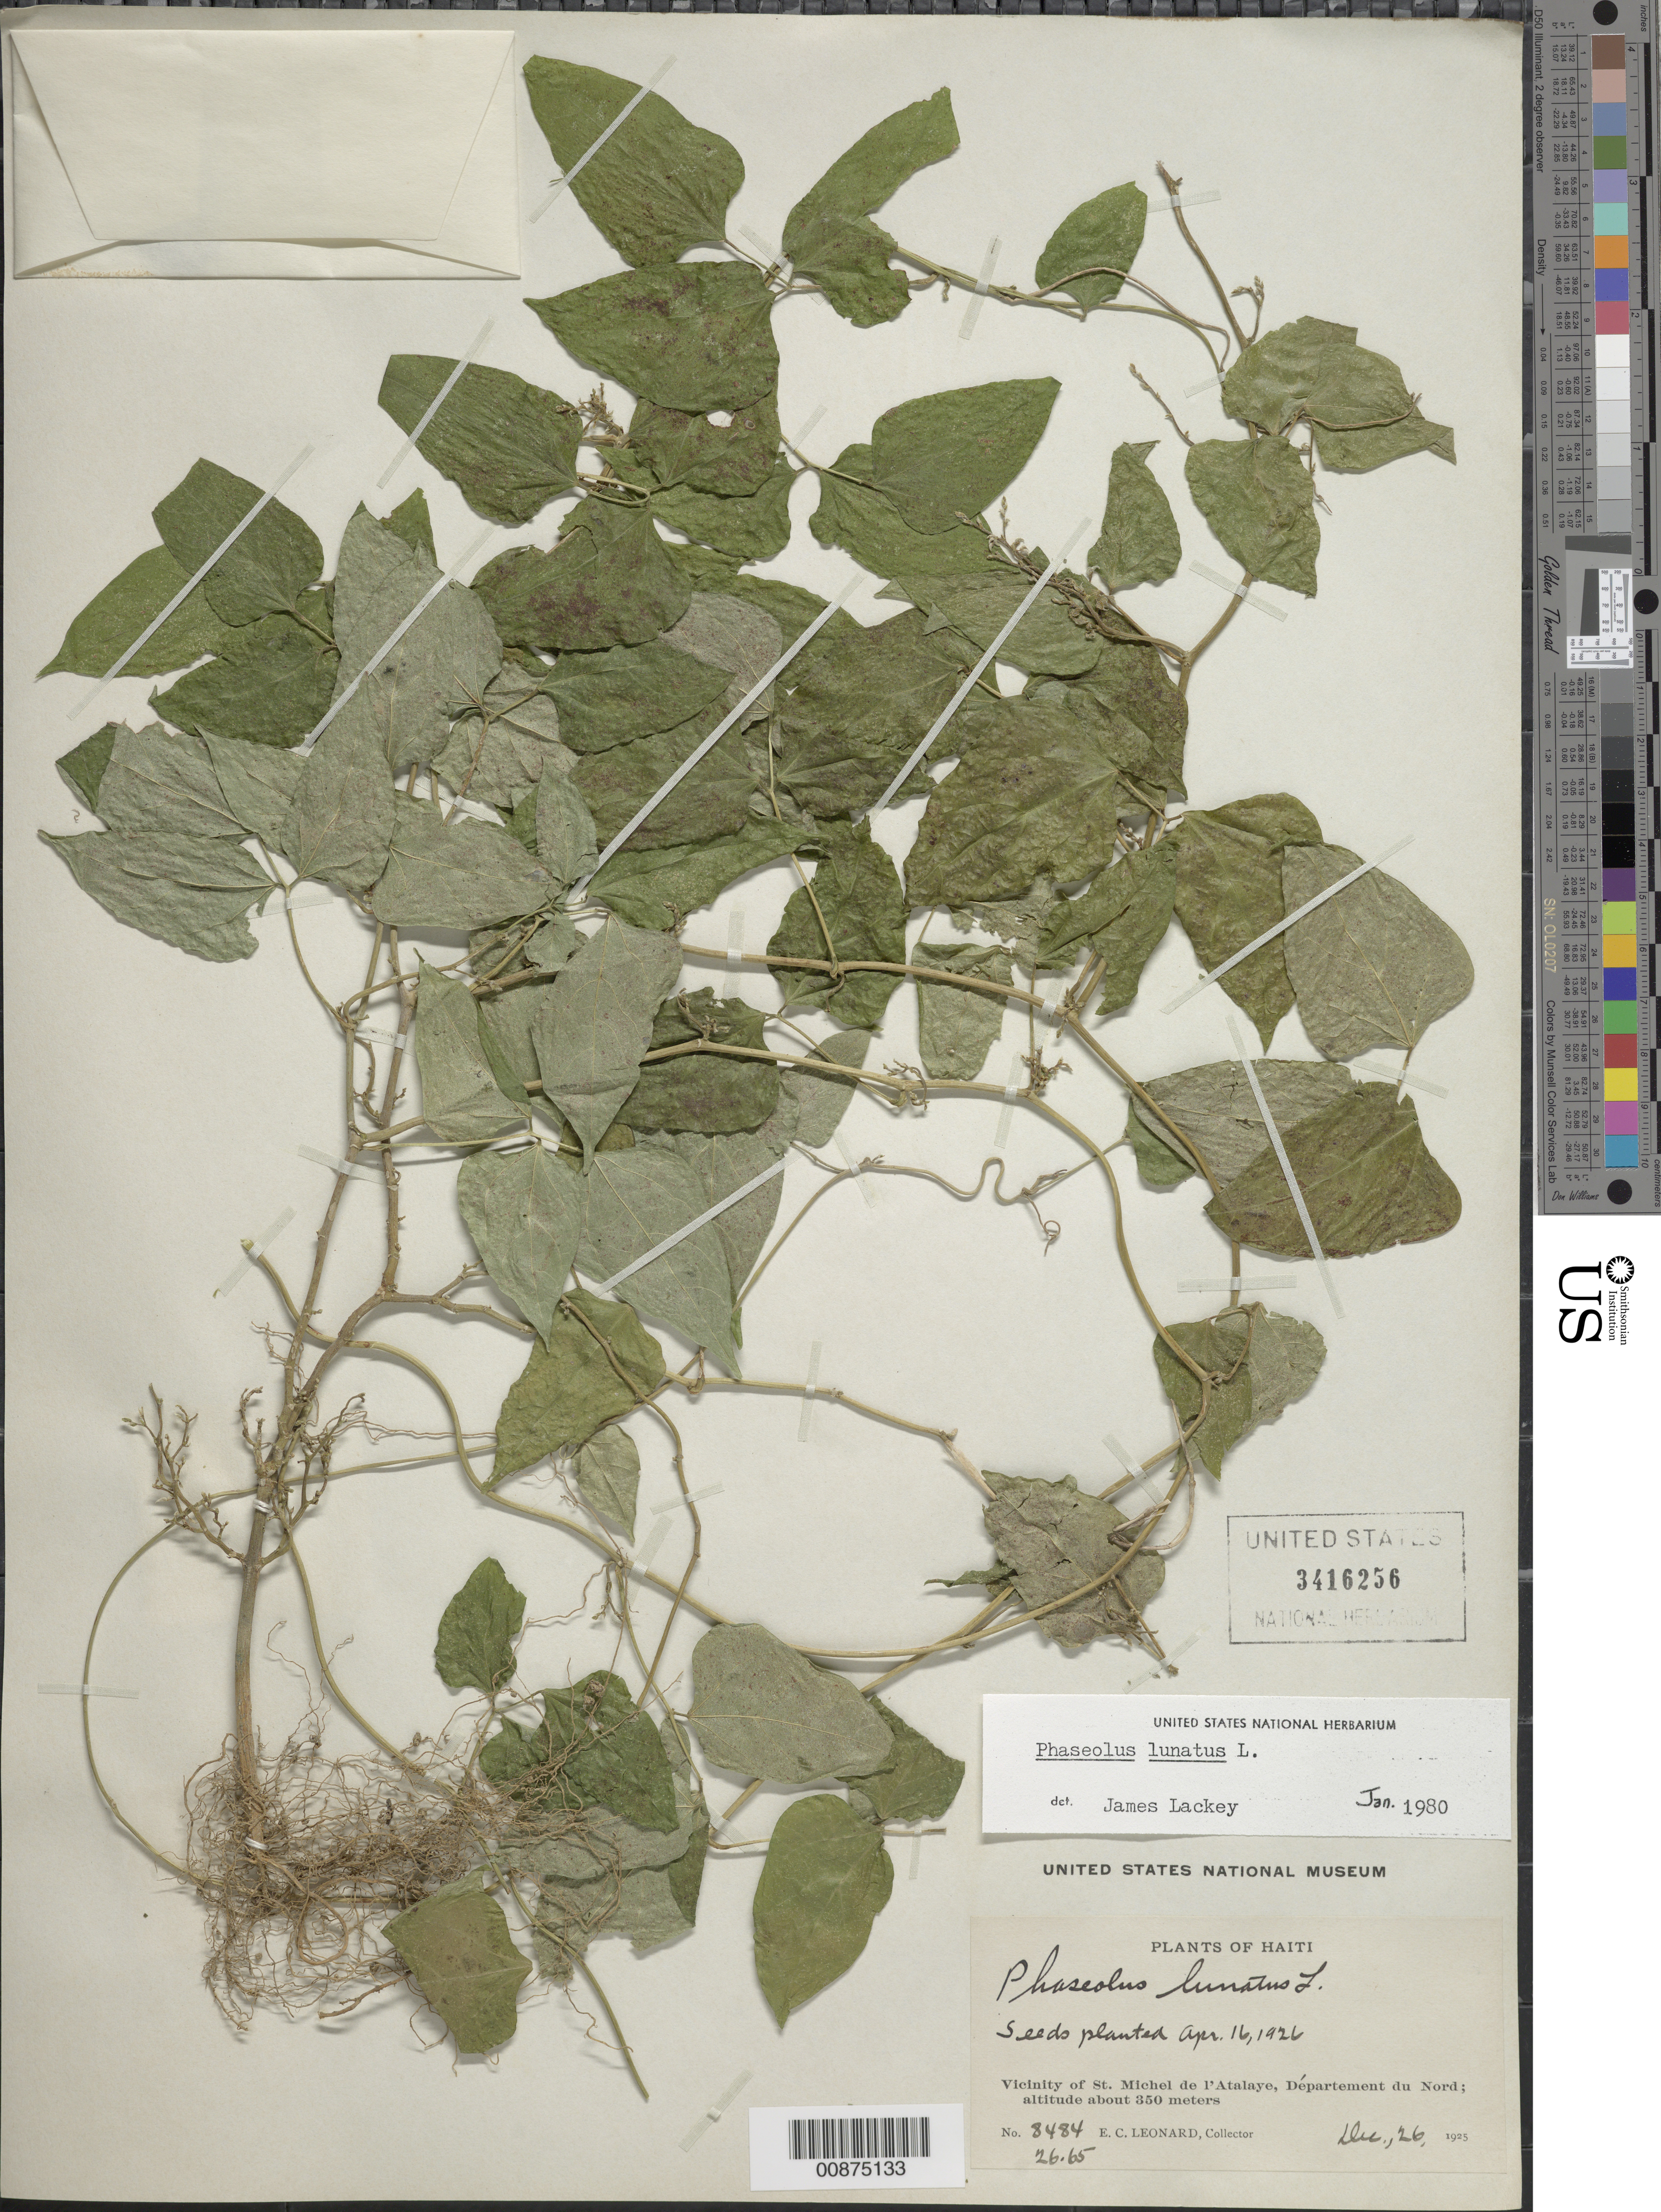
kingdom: Plantae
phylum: Tracheophyta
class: Magnoliopsida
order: Fabales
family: Fabaceae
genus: Phaseolus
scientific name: Phaseolus lunatus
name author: L.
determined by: Lackey, J.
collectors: E. C. Leonard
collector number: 8484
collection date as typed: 26 Dec 1925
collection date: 1925-12-26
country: Haiti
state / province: Nord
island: Hispaniola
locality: Vicinity of St. Michel de l'Atalaye.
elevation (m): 350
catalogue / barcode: US 3416256